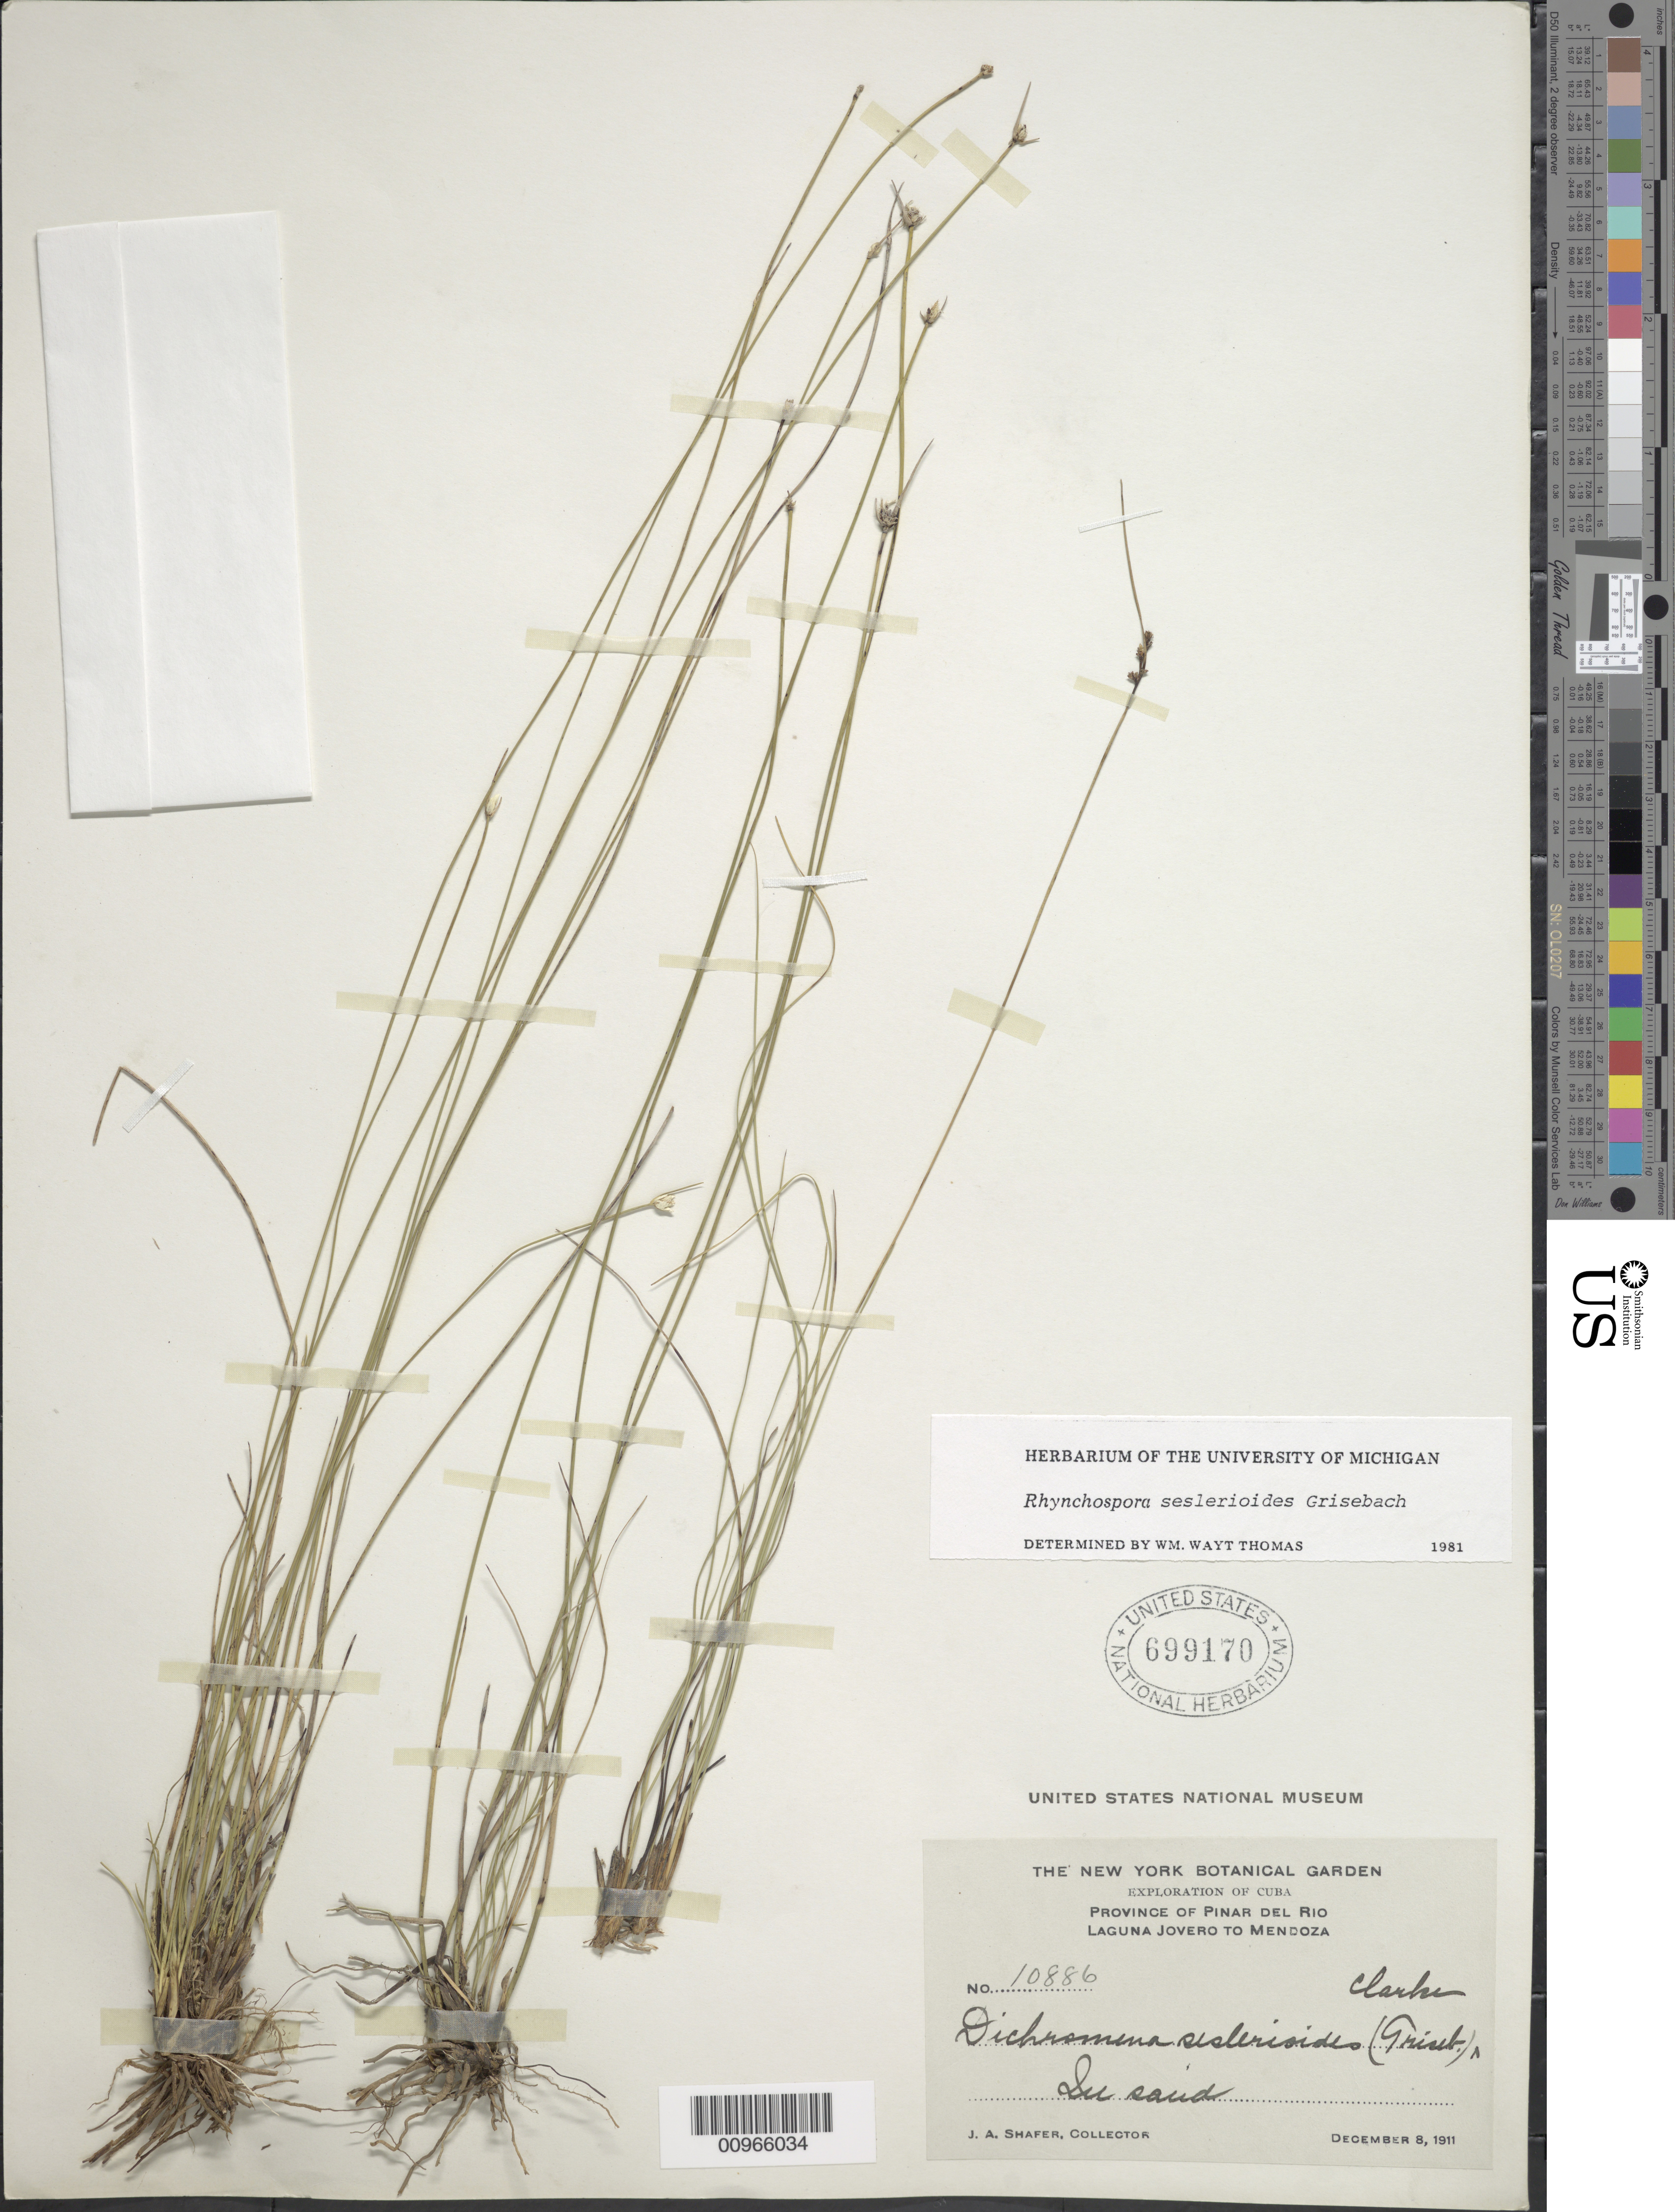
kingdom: Plantae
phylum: Tracheophyta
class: Liliopsida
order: Poales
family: Cyperaceae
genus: Rhynchospora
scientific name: Rhynchospora seslerioides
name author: Griseb.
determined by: Thomas, W. W.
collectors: J. A. Shafer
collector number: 10886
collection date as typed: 08 Dec 1911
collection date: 1911-12-08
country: Cuba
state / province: Pinar del Rio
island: Cuba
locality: Laguna Jovero to Mendoza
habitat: In sand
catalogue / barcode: US 699170